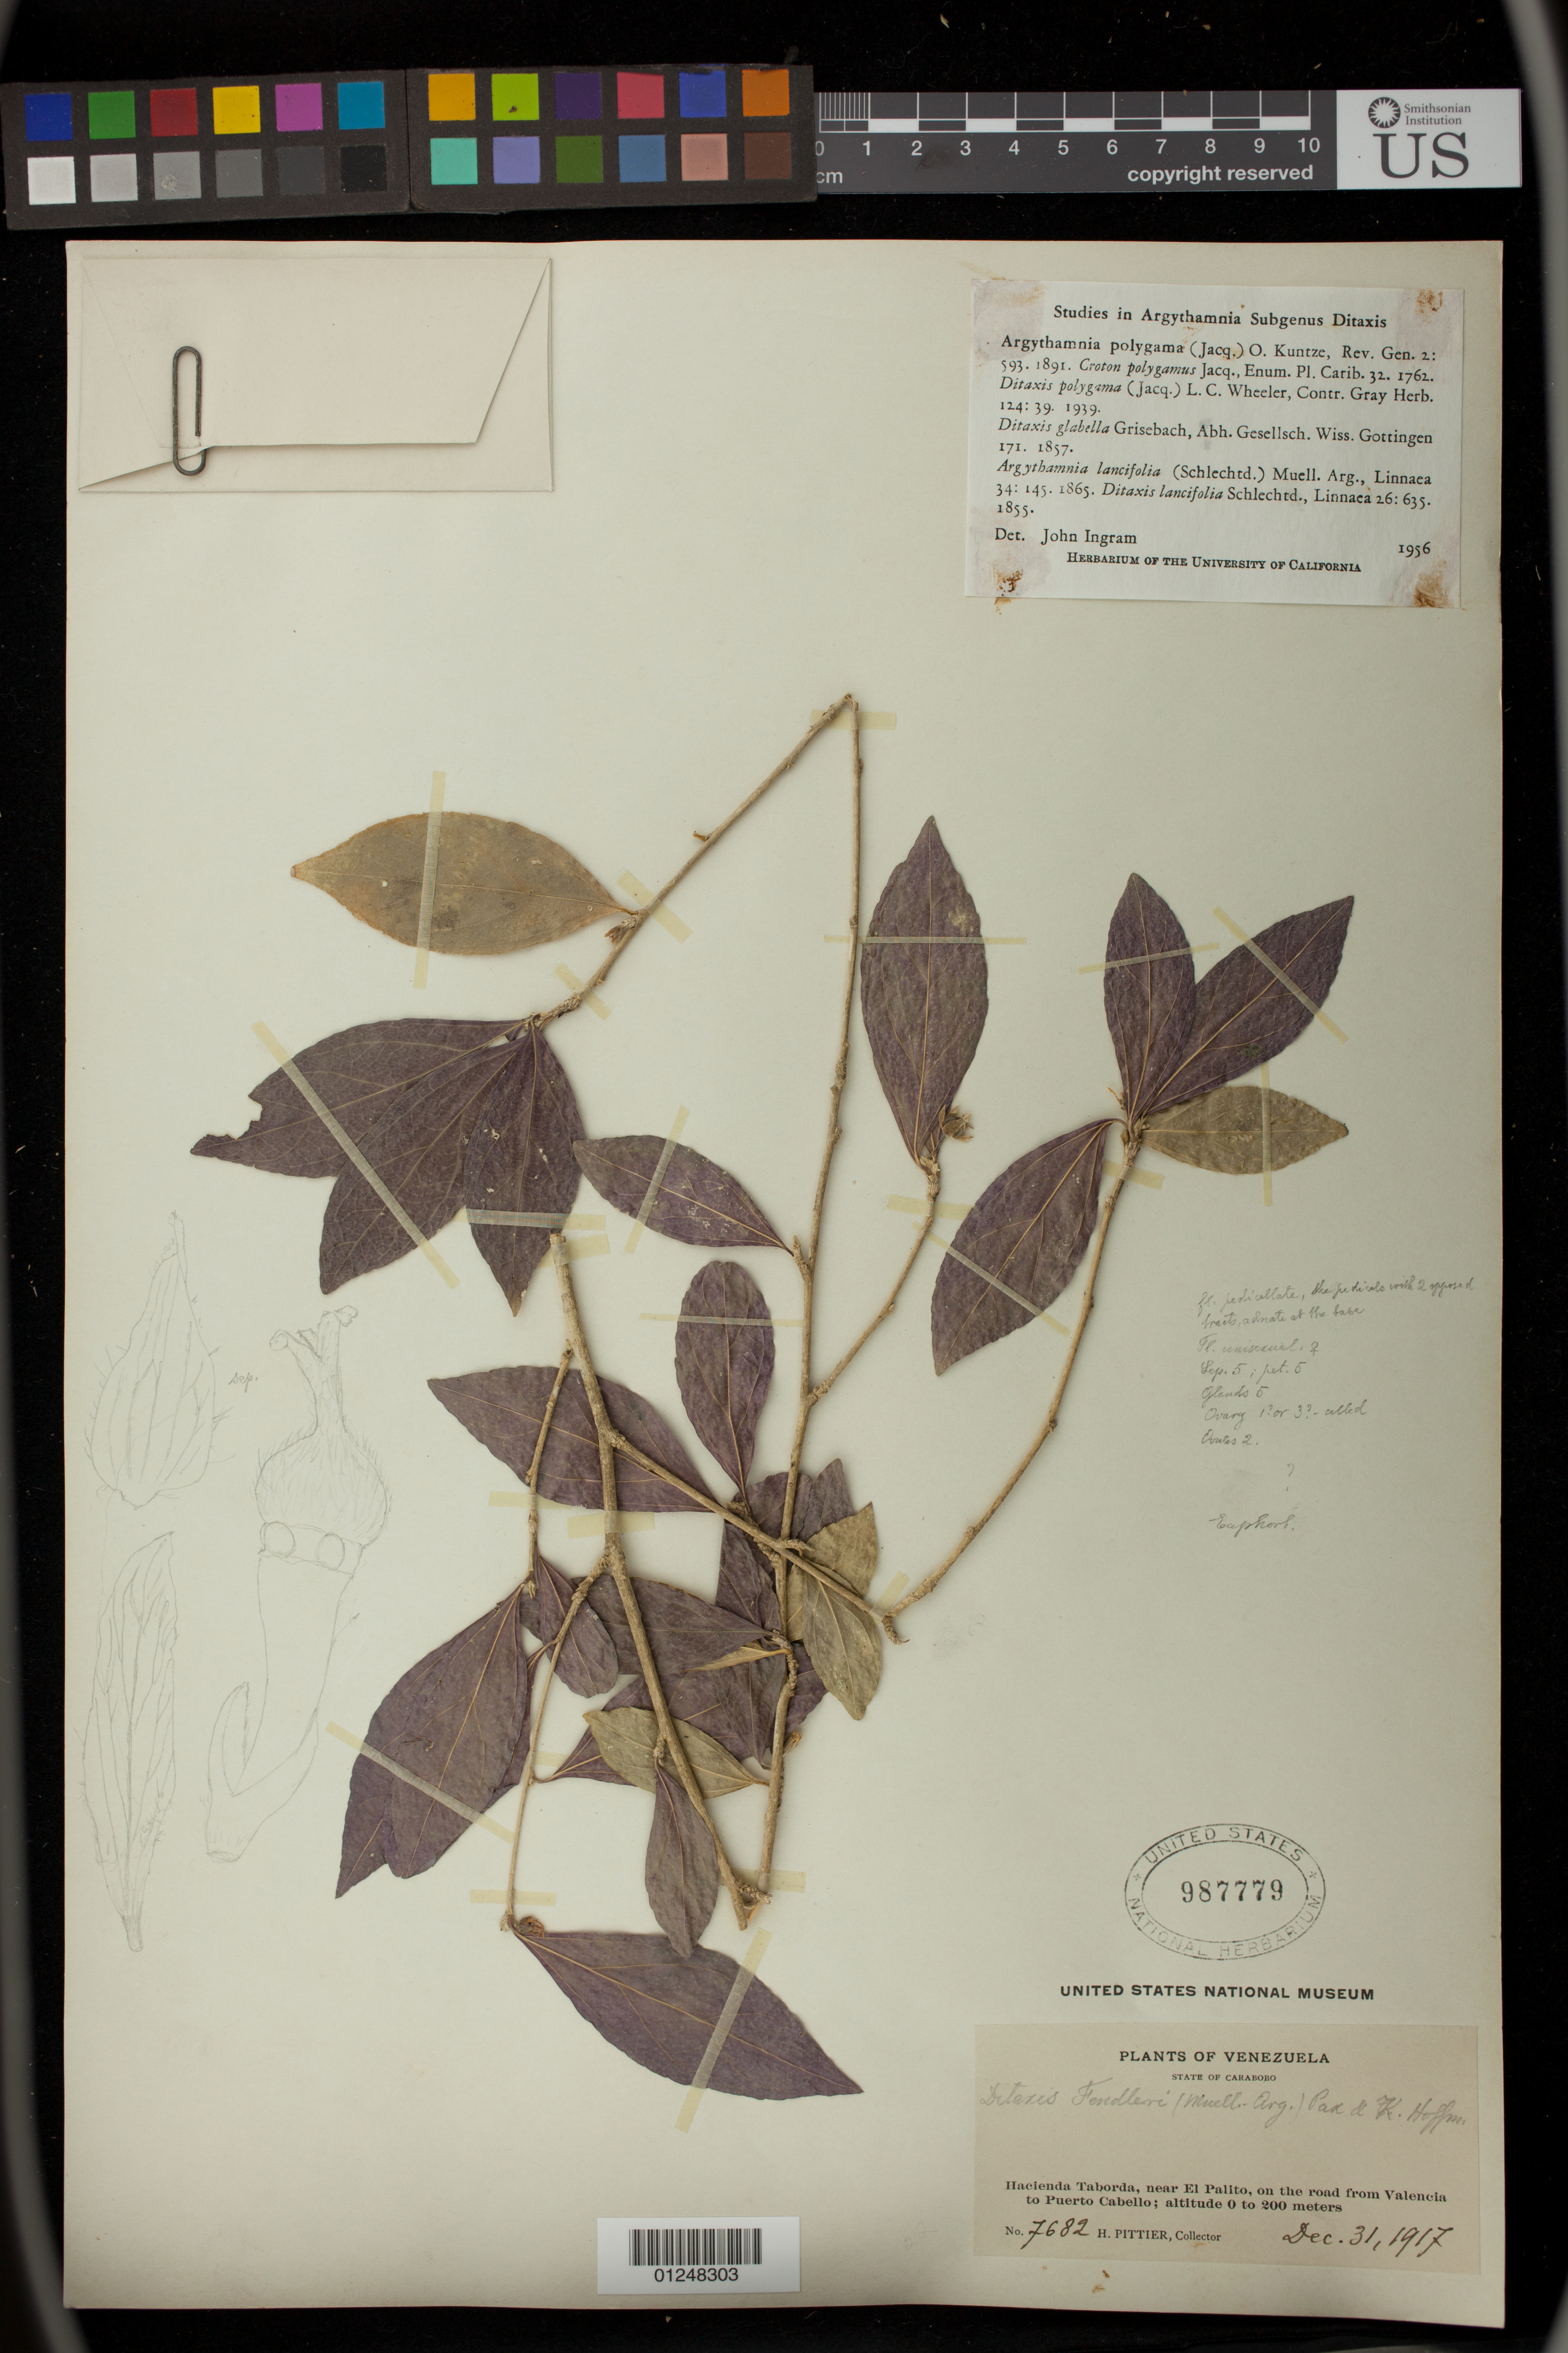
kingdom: Plantae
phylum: Tracheophyta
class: Magnoliopsida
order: Malpighiales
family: Euphorbiaceae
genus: Argythamnia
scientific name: Argythamnia polygama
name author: (Jacq.) Kuntze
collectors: H. F. Pittier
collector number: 7682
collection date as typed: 31 Dec 1917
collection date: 1917-12-31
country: Venezuela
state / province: Carabobo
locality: Hacienda taborda, near el palito, on the road from valencia to puerto cabello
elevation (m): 0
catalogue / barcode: US 987779